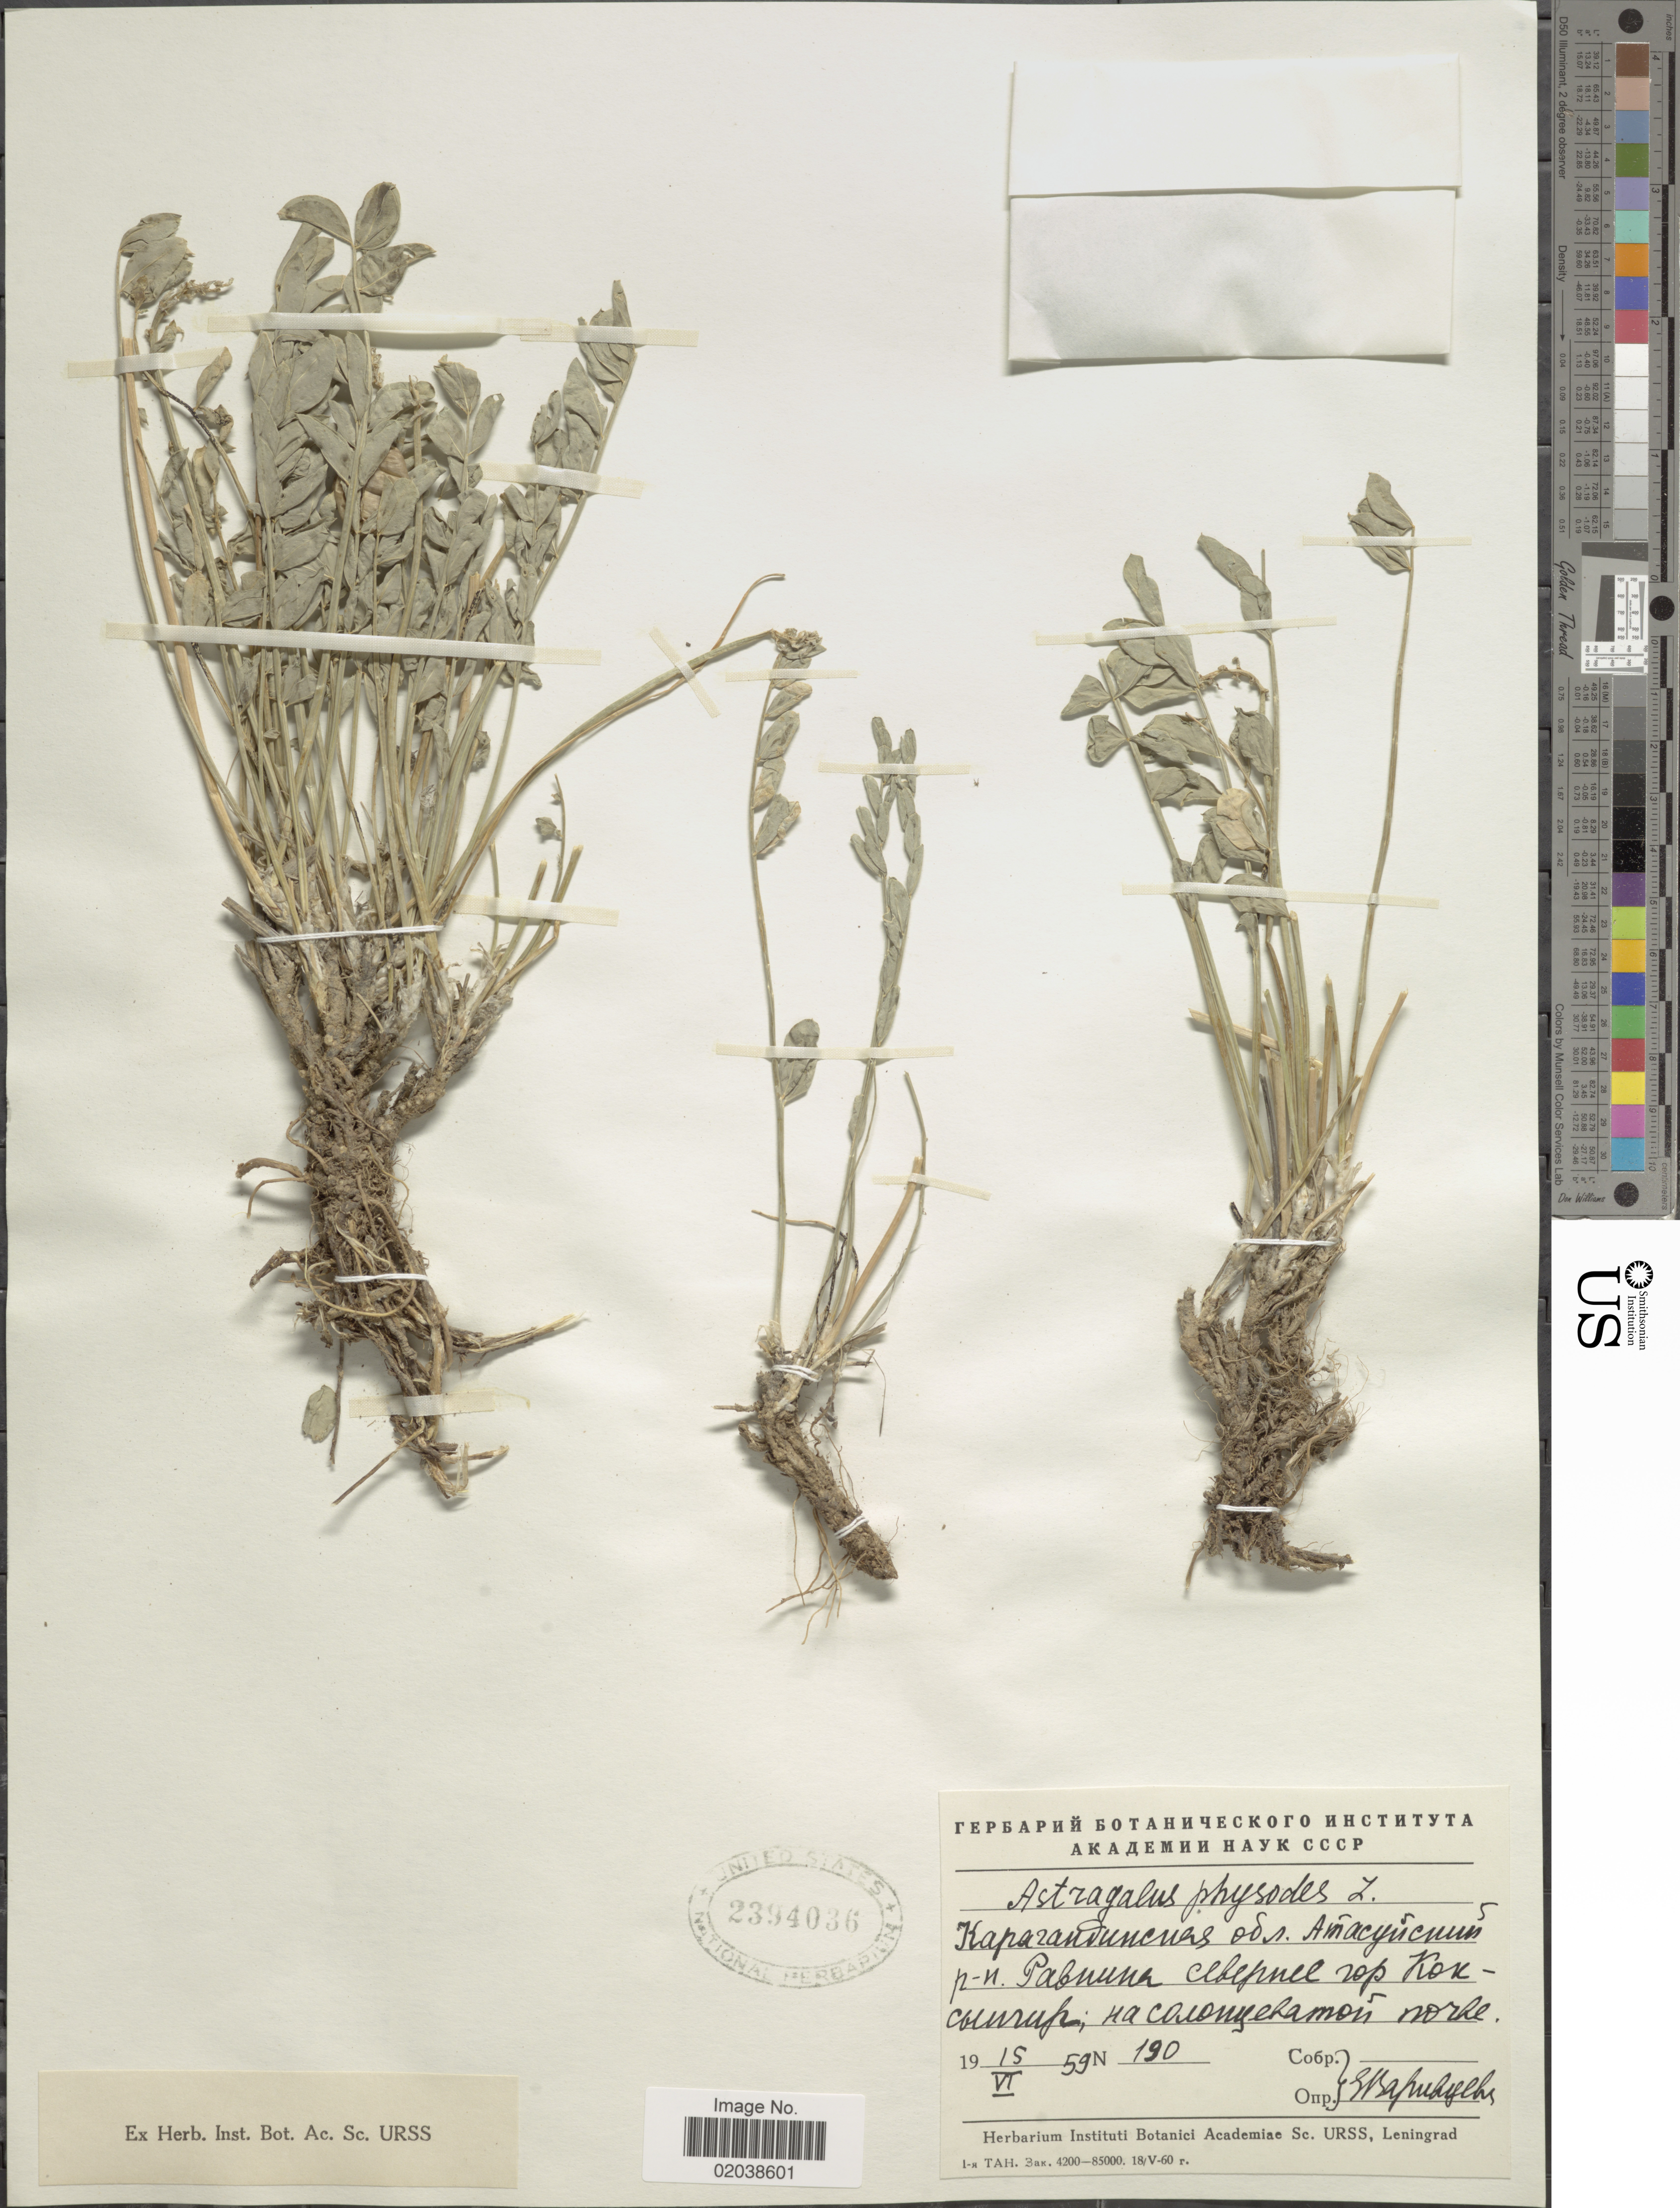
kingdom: Plantae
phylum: Tracheophyta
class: Magnoliopsida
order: Fabales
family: Fabaceae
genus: Astragalus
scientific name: Astragalus physodes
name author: L.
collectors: E. Varivtseva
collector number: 190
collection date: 1959-06-15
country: Kazakhstan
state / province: Qaraghandy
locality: Atasu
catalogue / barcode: US 2394036